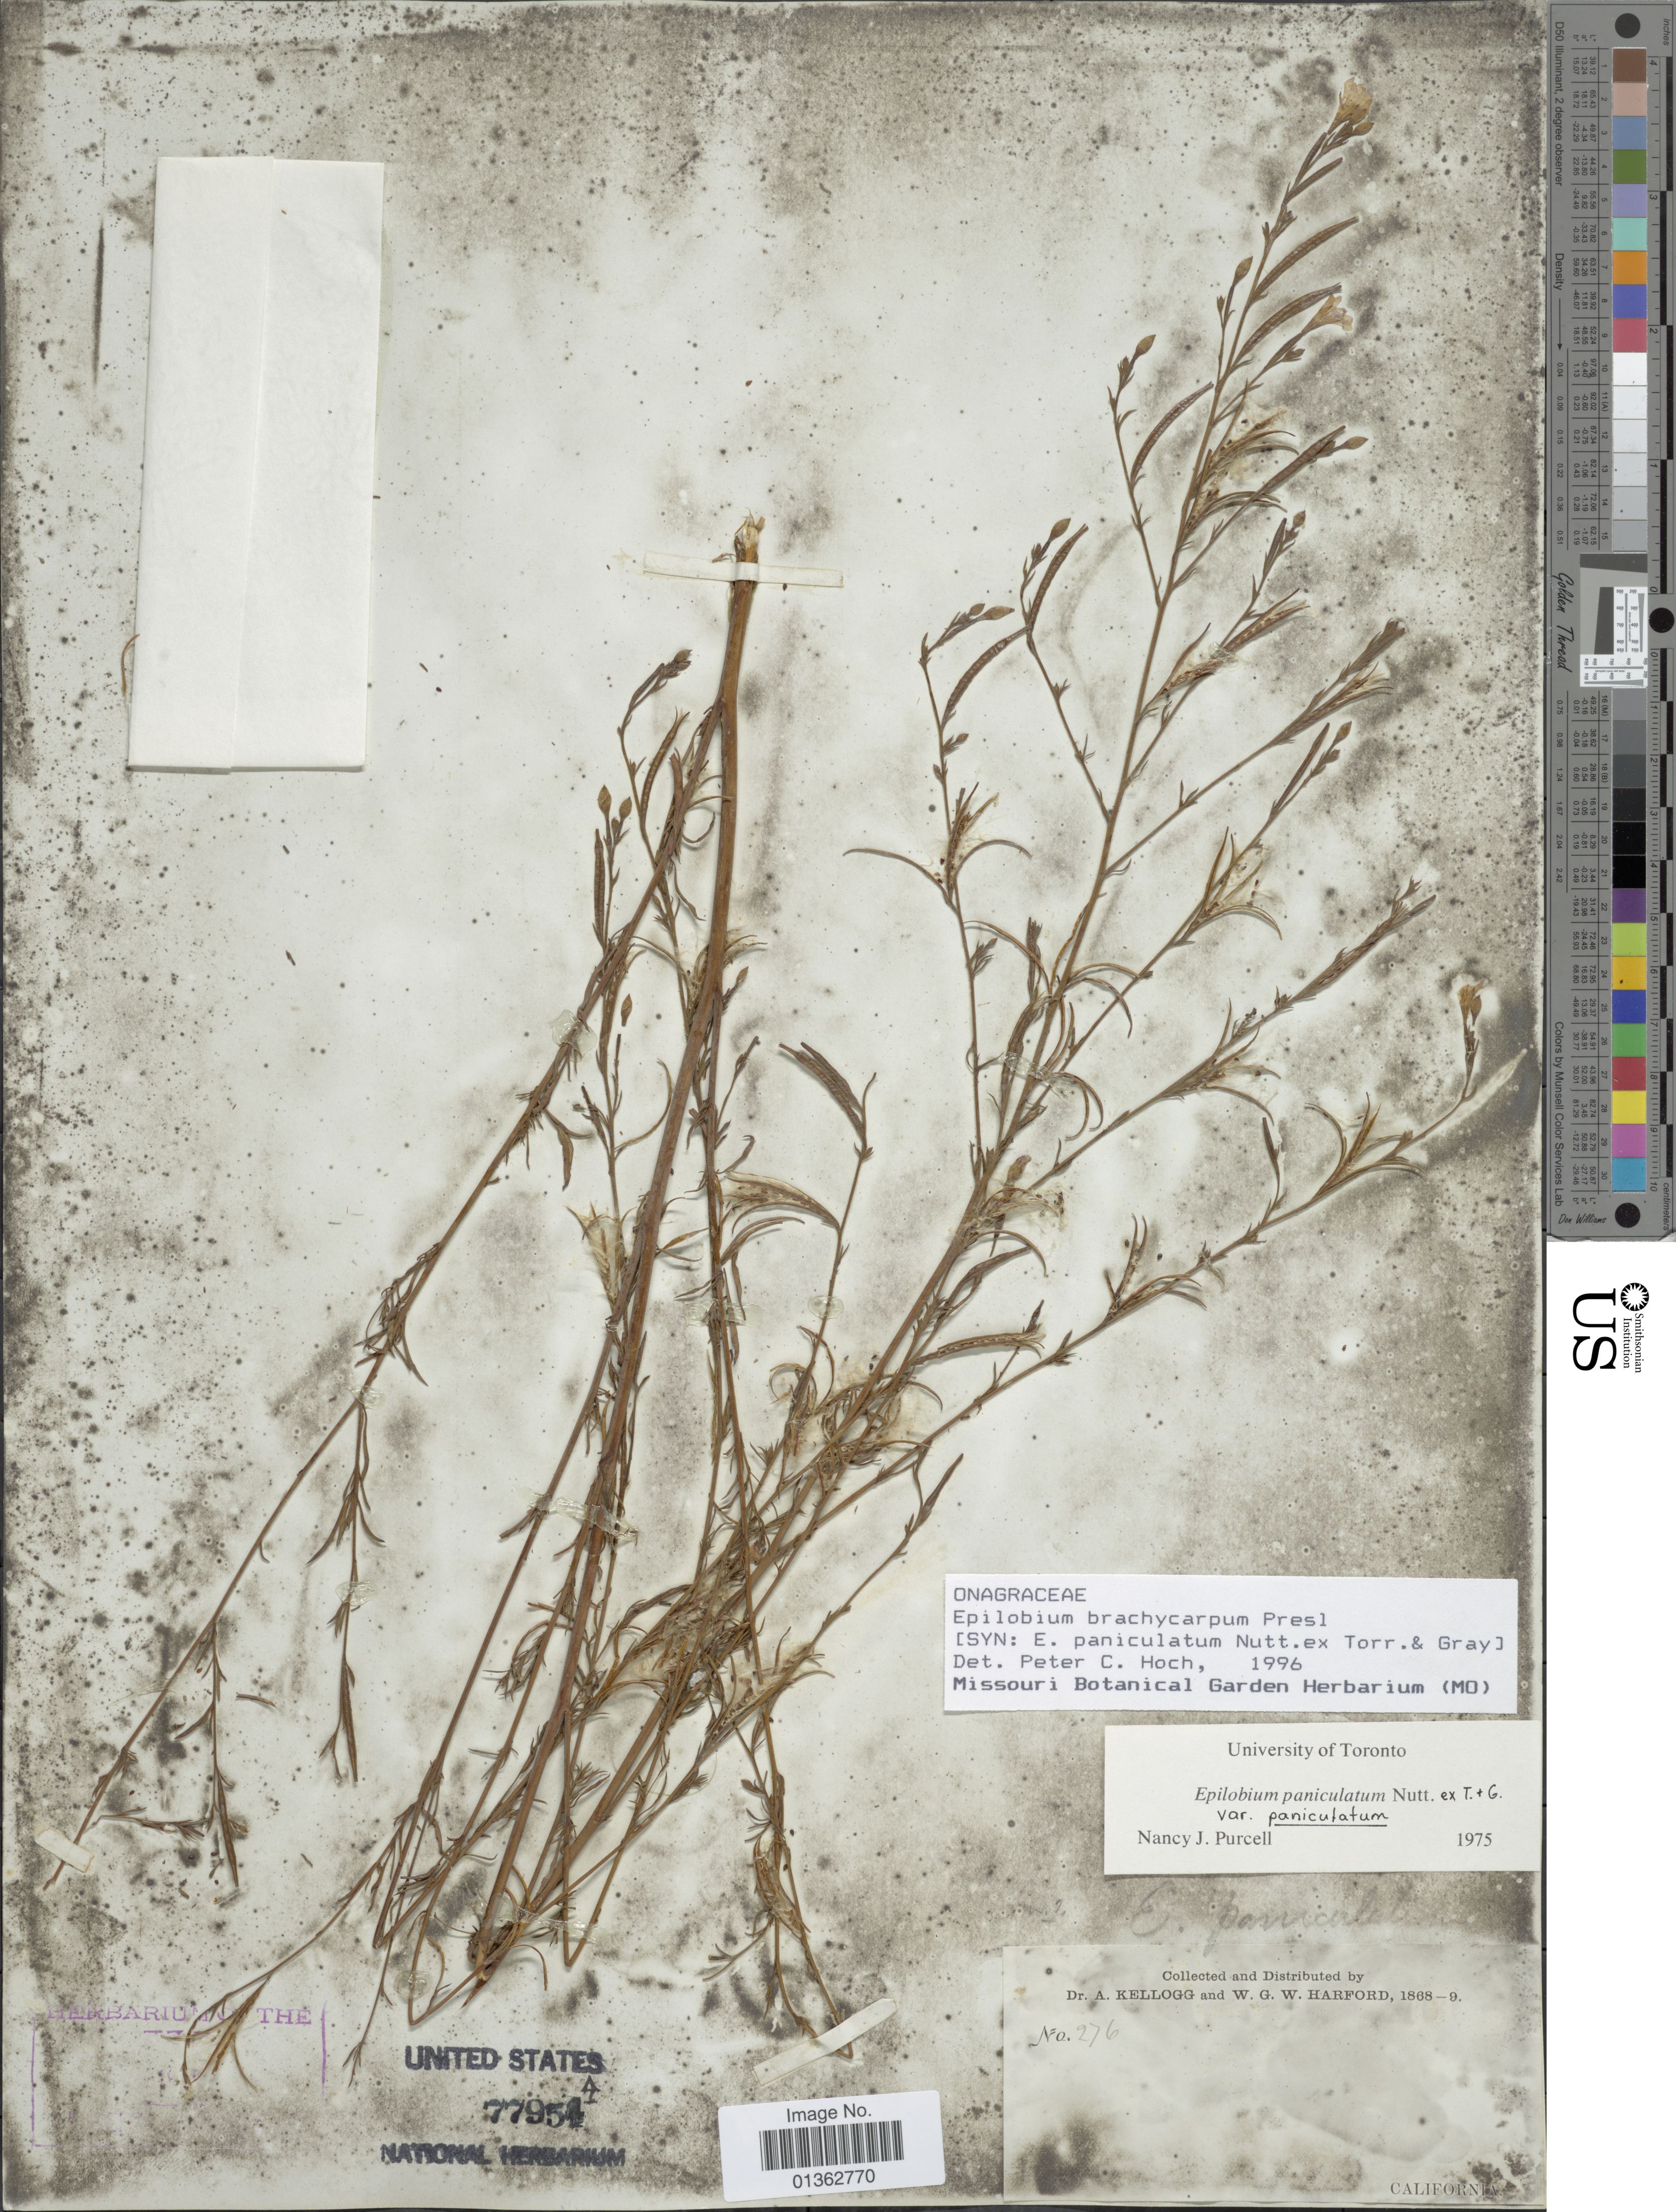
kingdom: Plantae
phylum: Tracheophyta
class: Magnoliopsida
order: Myrtales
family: Onagraceae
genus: Epilobium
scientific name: Epilobium brachycarpum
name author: C. Presl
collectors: A. Kellogg & W. G. W. Harford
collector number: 276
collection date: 1868/1869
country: United States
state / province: California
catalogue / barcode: US 77951